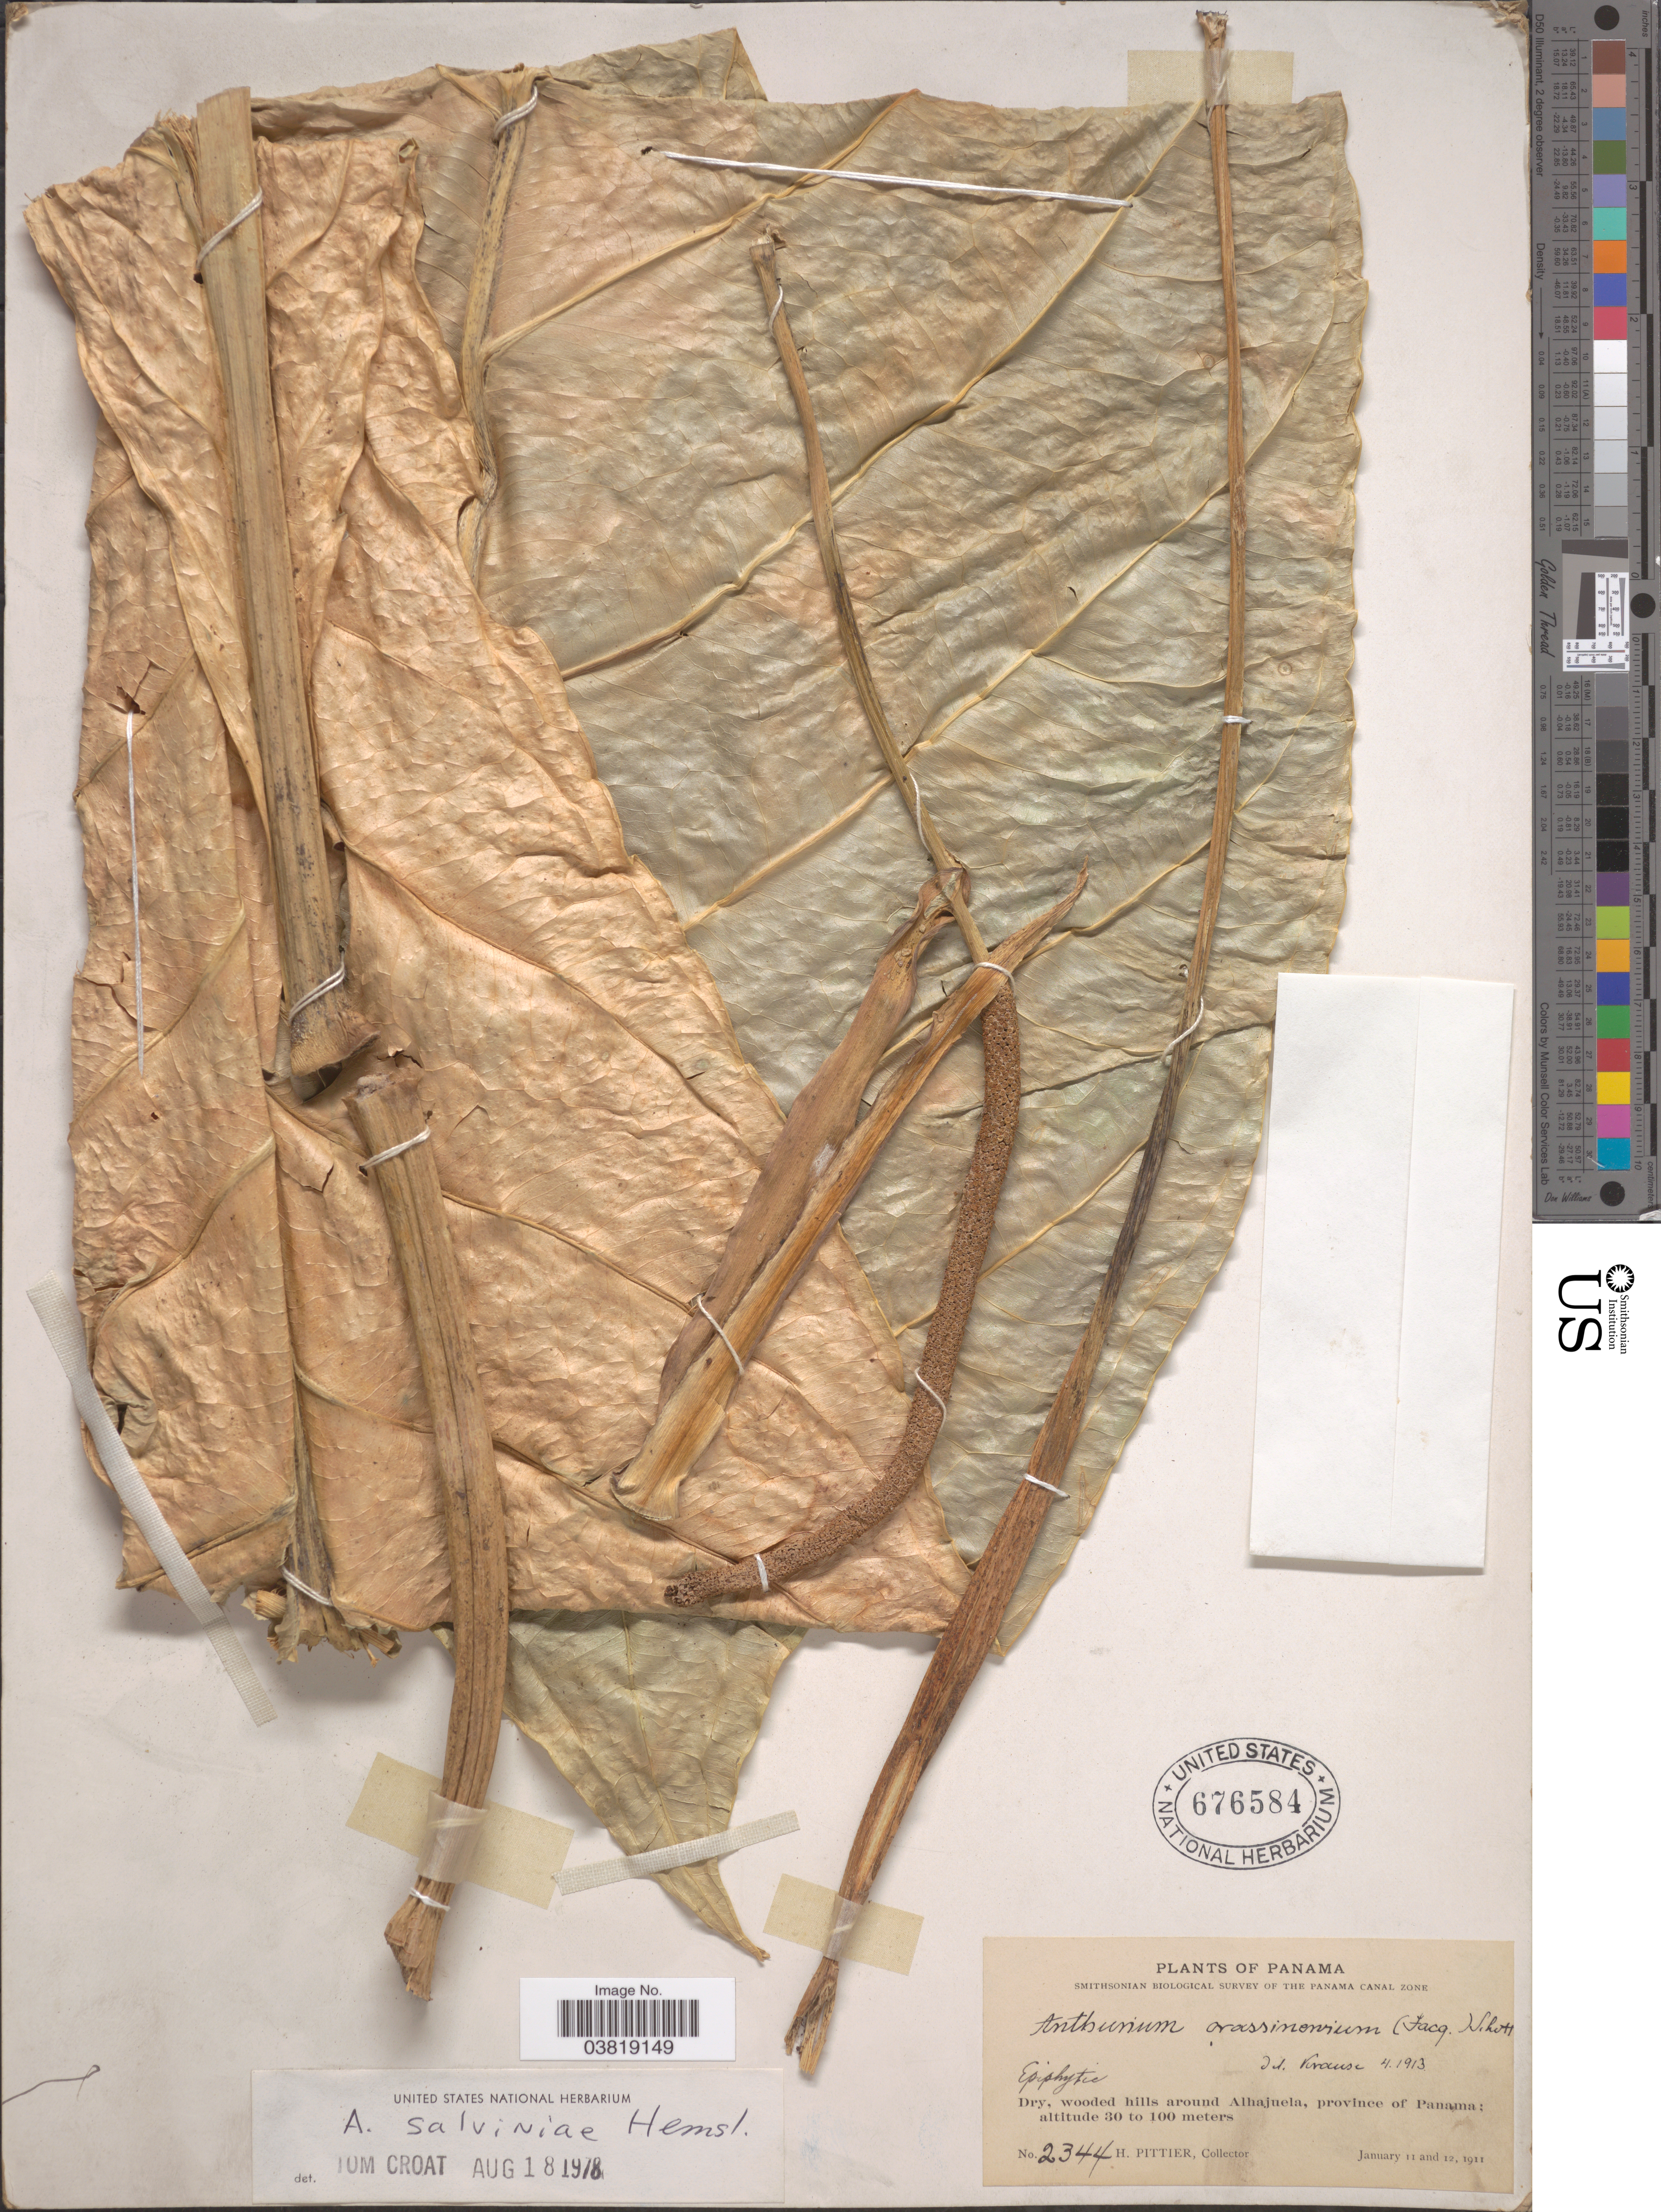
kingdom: Plantae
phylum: Tracheophyta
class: Liliopsida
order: Alismatales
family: Araceae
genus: Anthurium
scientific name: Anthurium salvinii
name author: Hemsl.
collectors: H. F. Pittier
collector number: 2344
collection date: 1911-01-11/1911-01-12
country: Panama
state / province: Panamá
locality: The Panama Canal Zone. Hills around Alhajuela, province of Panama.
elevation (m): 30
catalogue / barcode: US 676584